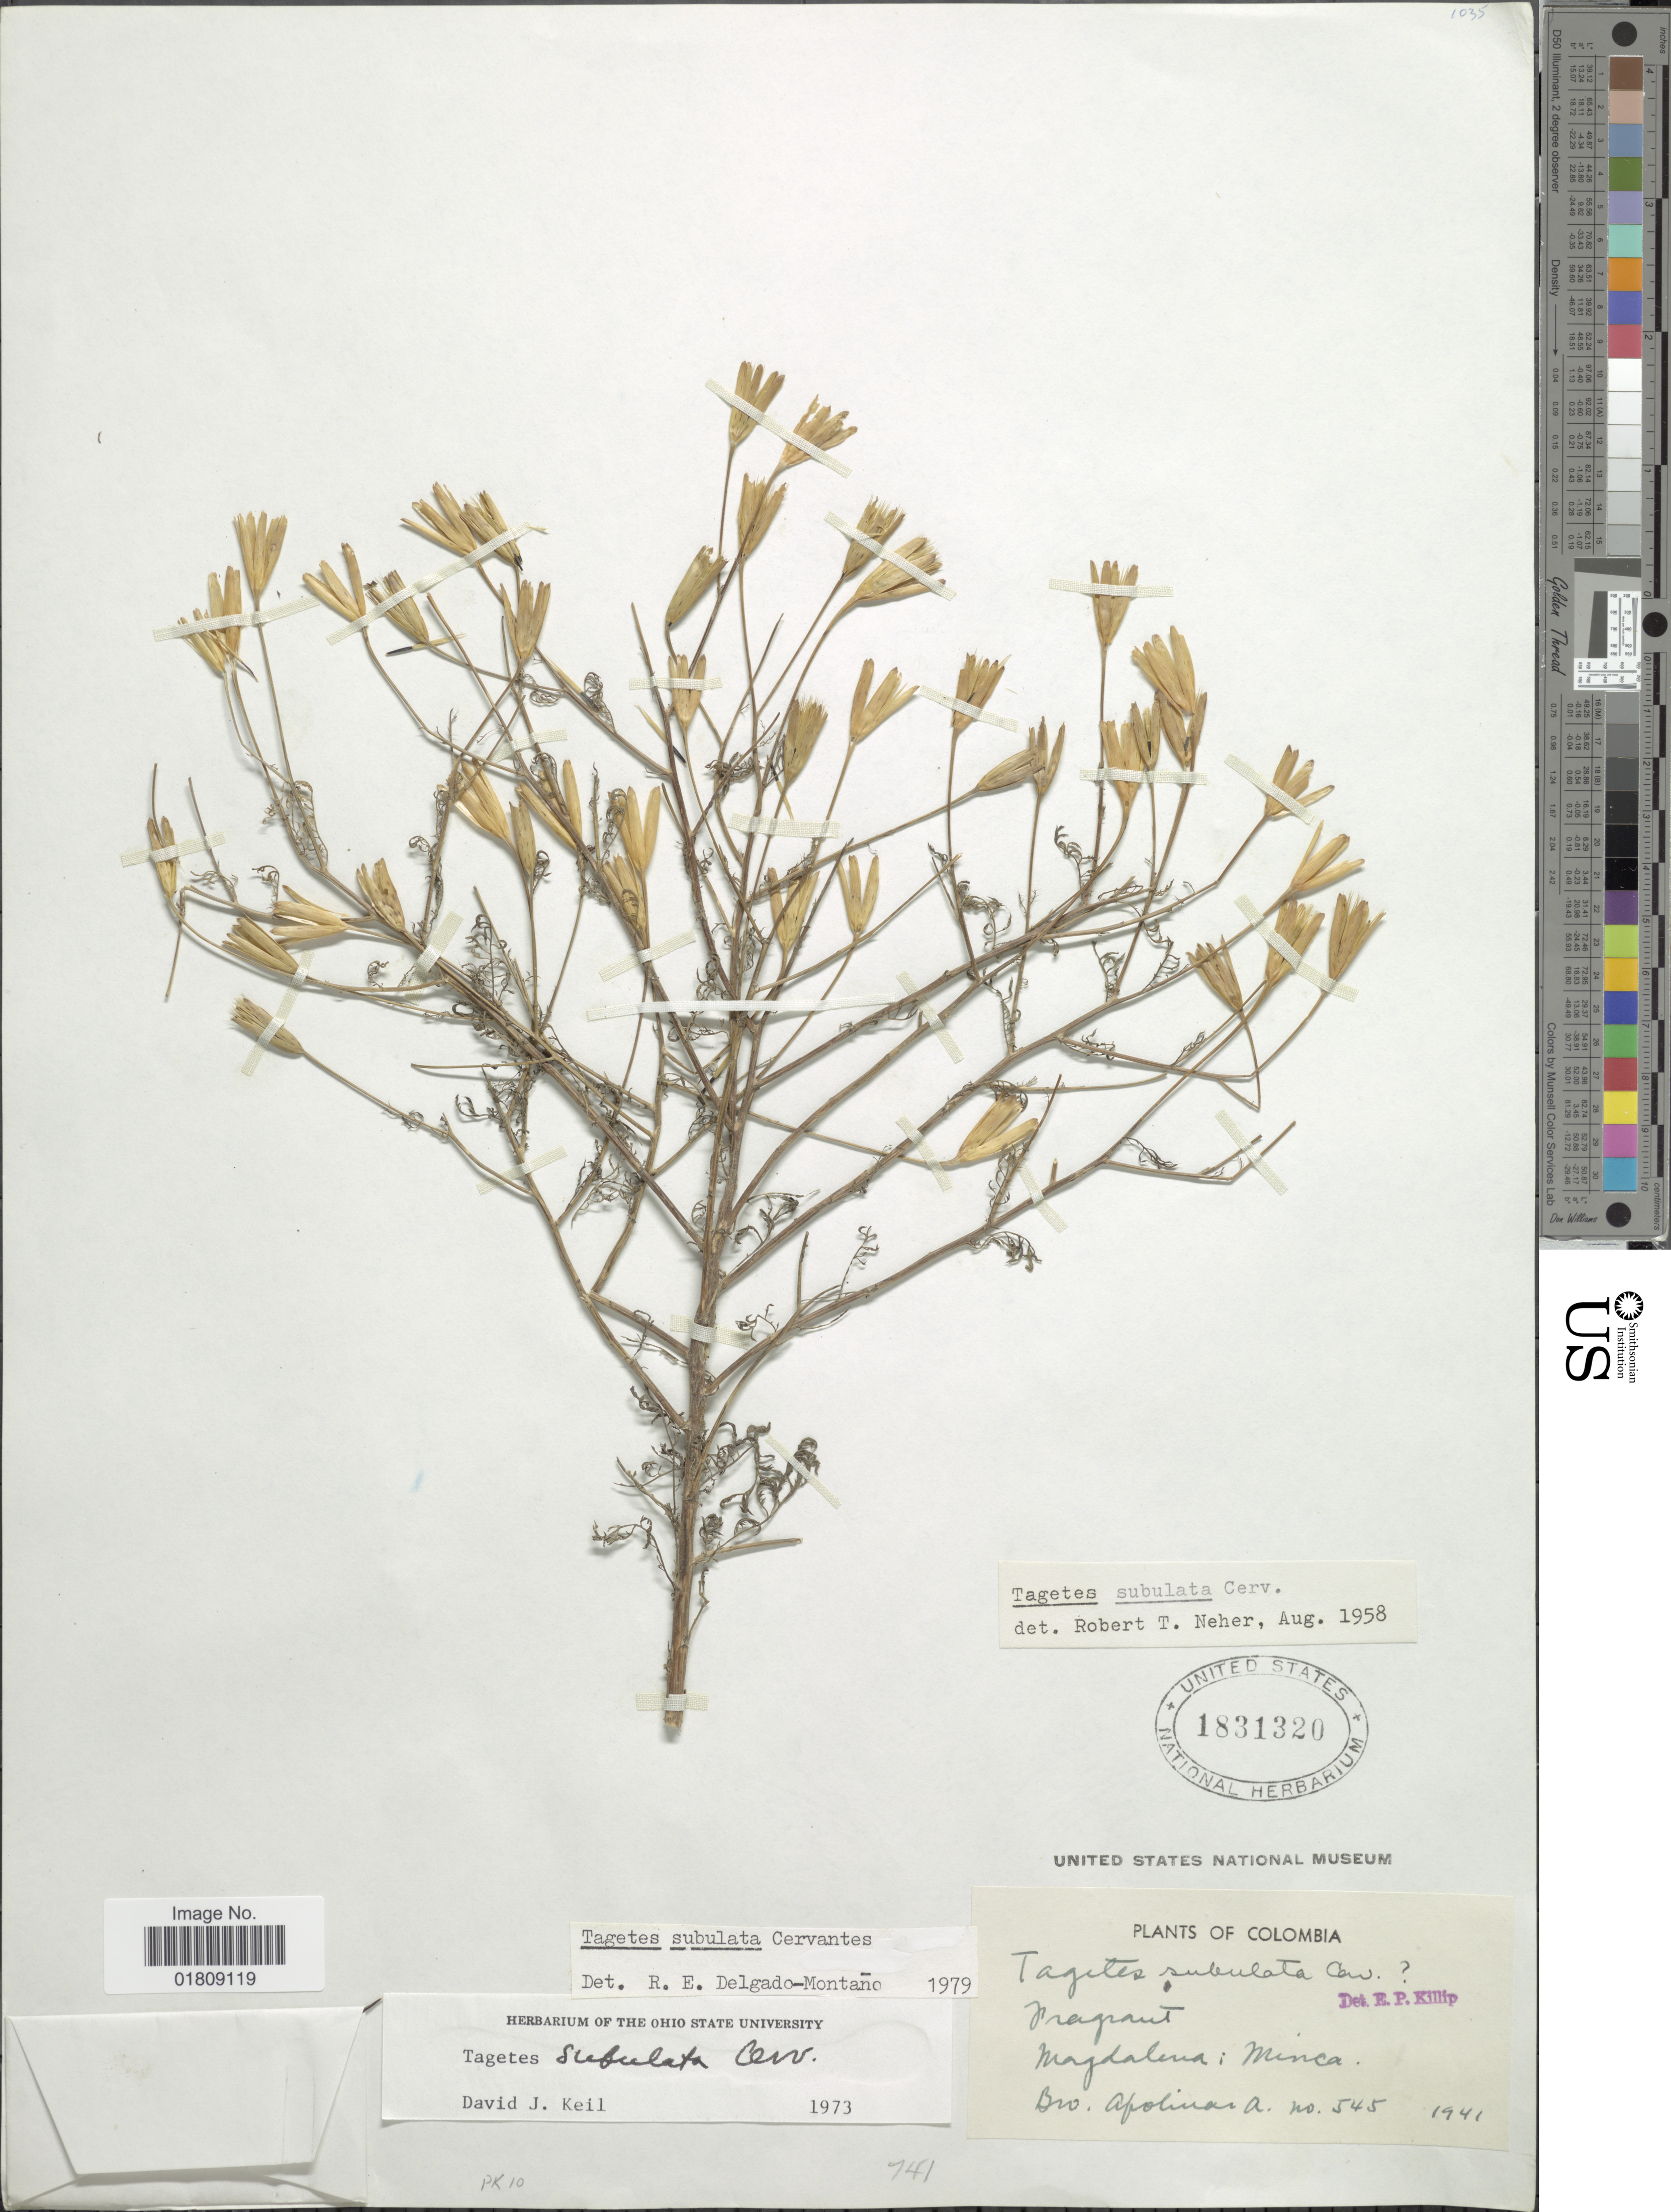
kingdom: Plantae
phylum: Tracheophyta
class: Magnoliopsida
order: Asterales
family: Asteraceae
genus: Tagetes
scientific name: Tagetes subulata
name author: Cerv.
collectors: Bro. Apolinar A.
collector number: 545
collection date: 1941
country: Colombia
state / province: Magdalena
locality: Minca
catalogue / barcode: US 1831320